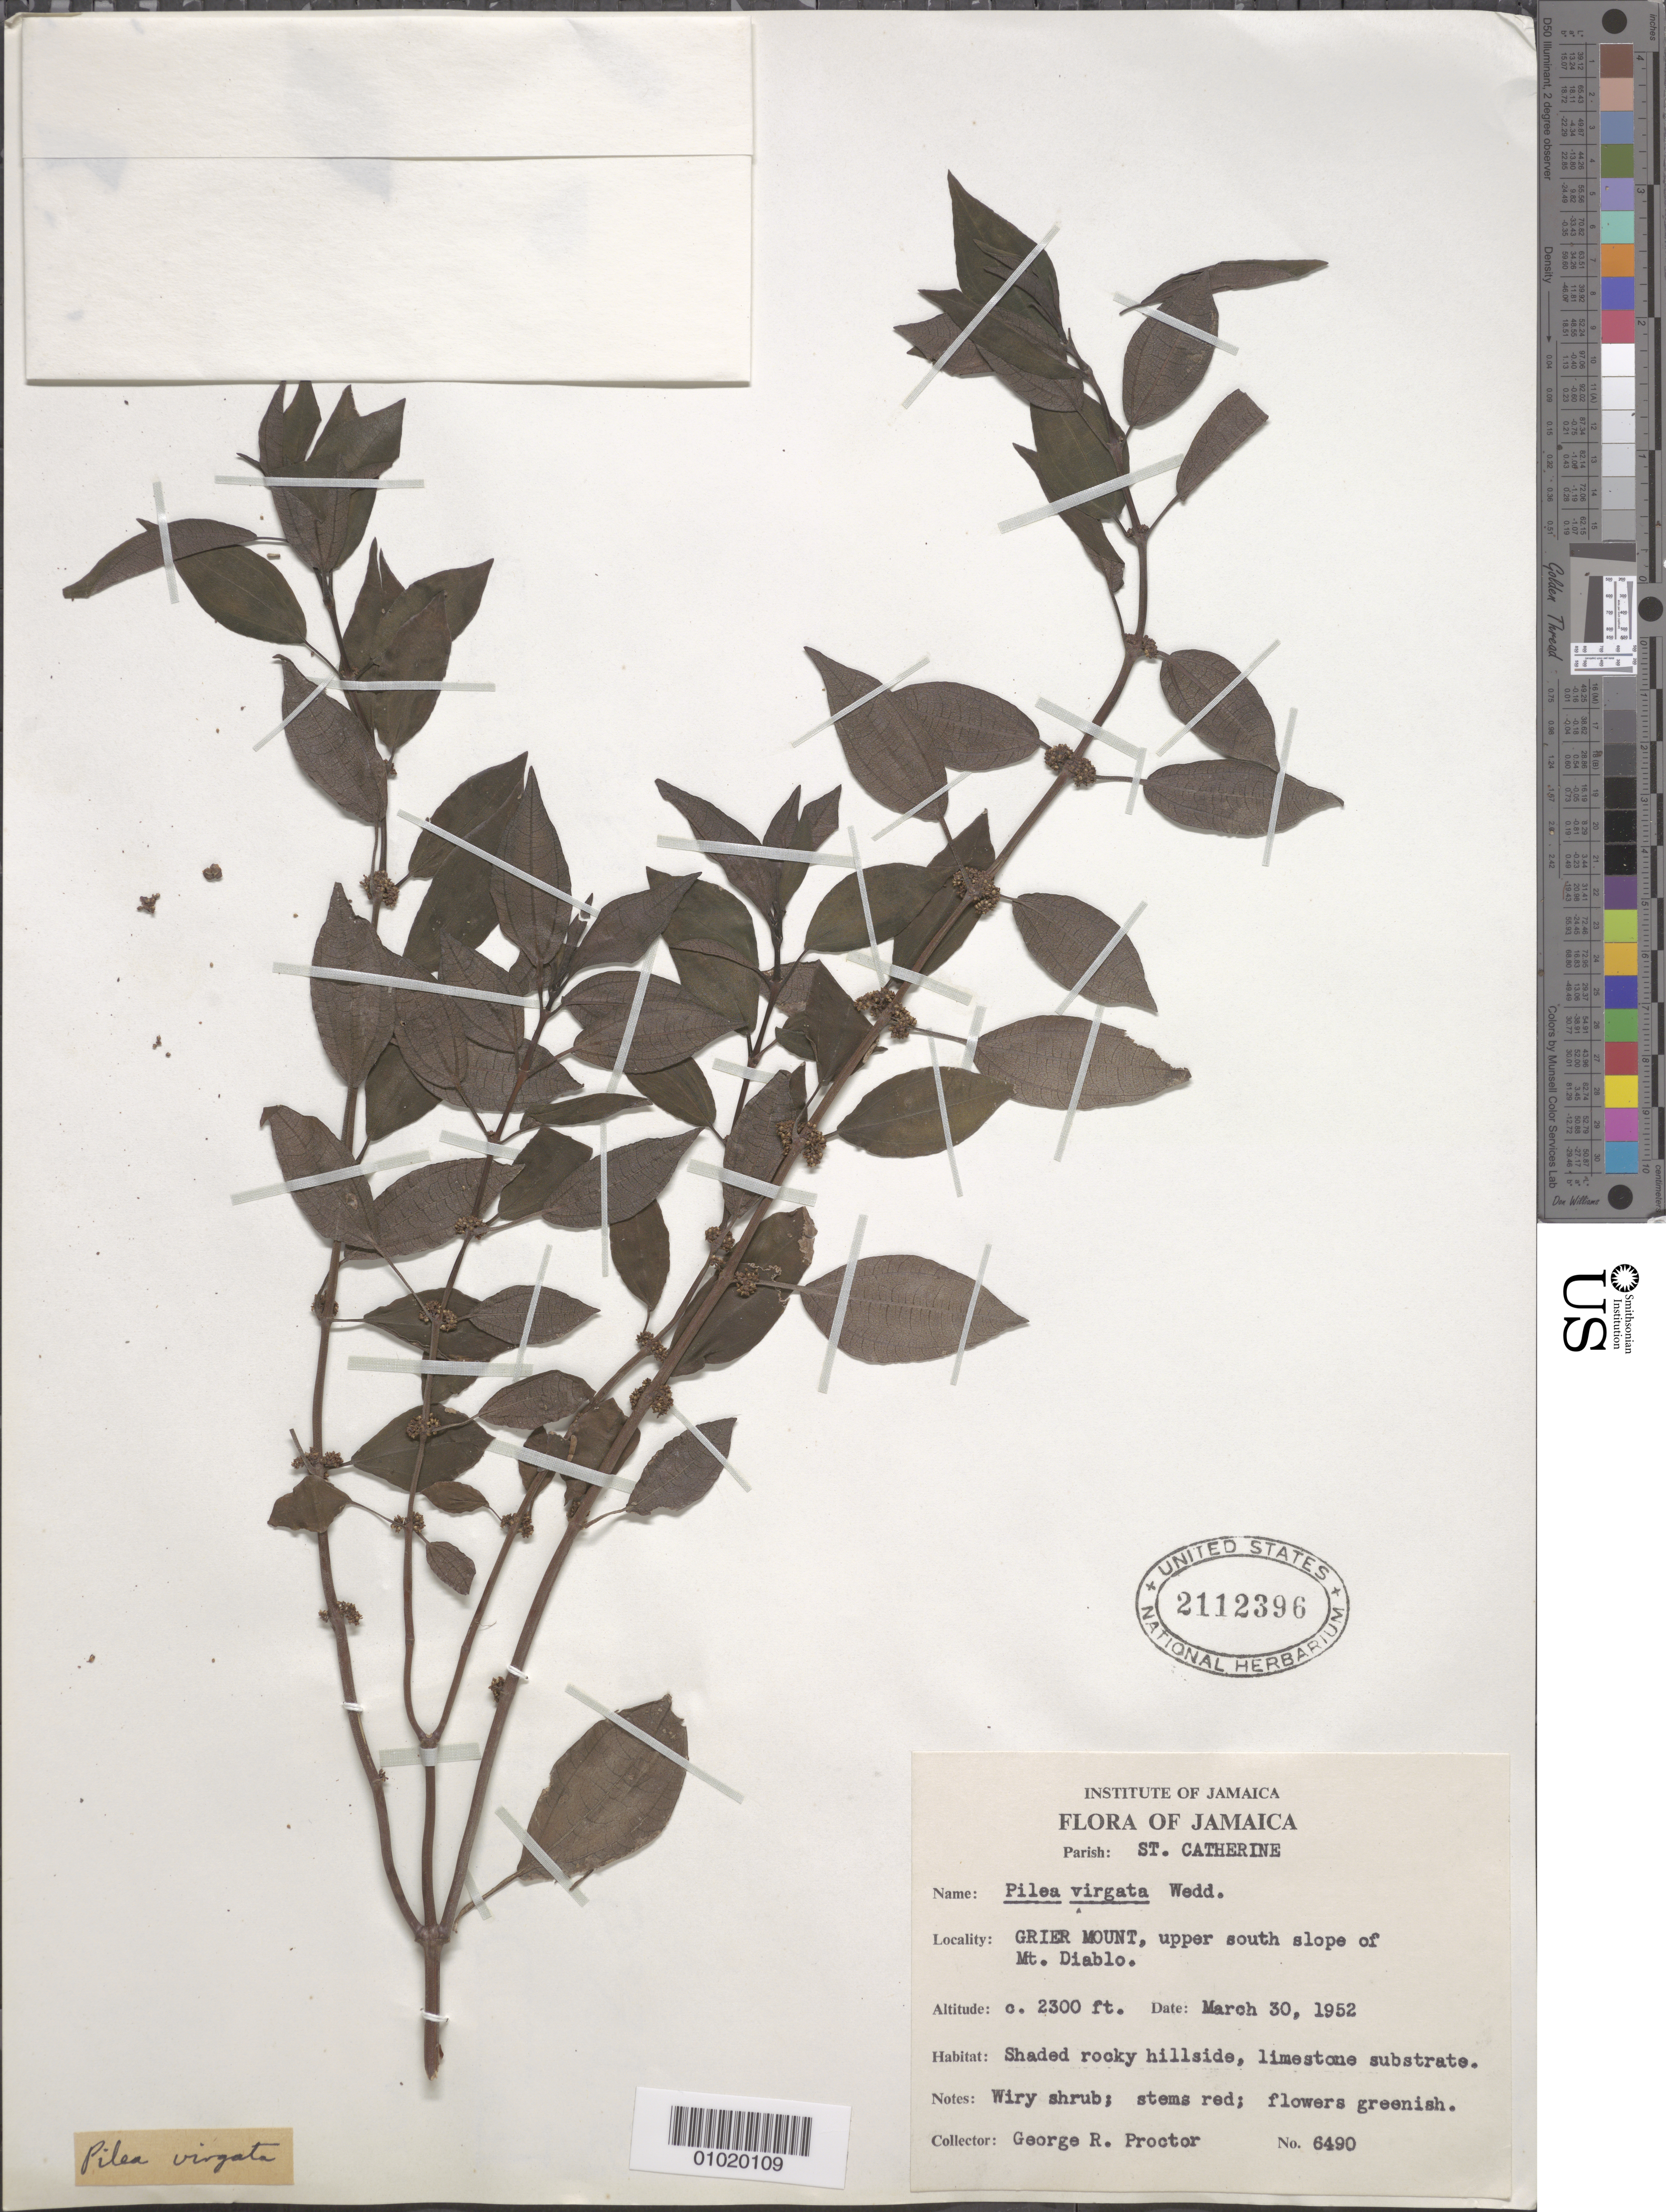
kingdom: Plantae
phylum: Tracheophyta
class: Magnoliopsida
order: Rosales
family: Urticaceae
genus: Pilea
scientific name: Pilea virgata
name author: Wedd.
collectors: G. R. Proctor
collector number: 6490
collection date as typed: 30 Mar 1952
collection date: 1952-03-30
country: Jamaica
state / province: Saint Catherine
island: Jamaica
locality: Grier Mount, upper south slope of Mt. Diablo. Shaded rocky hillside, limestone substrate.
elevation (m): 701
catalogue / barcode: US 2112396